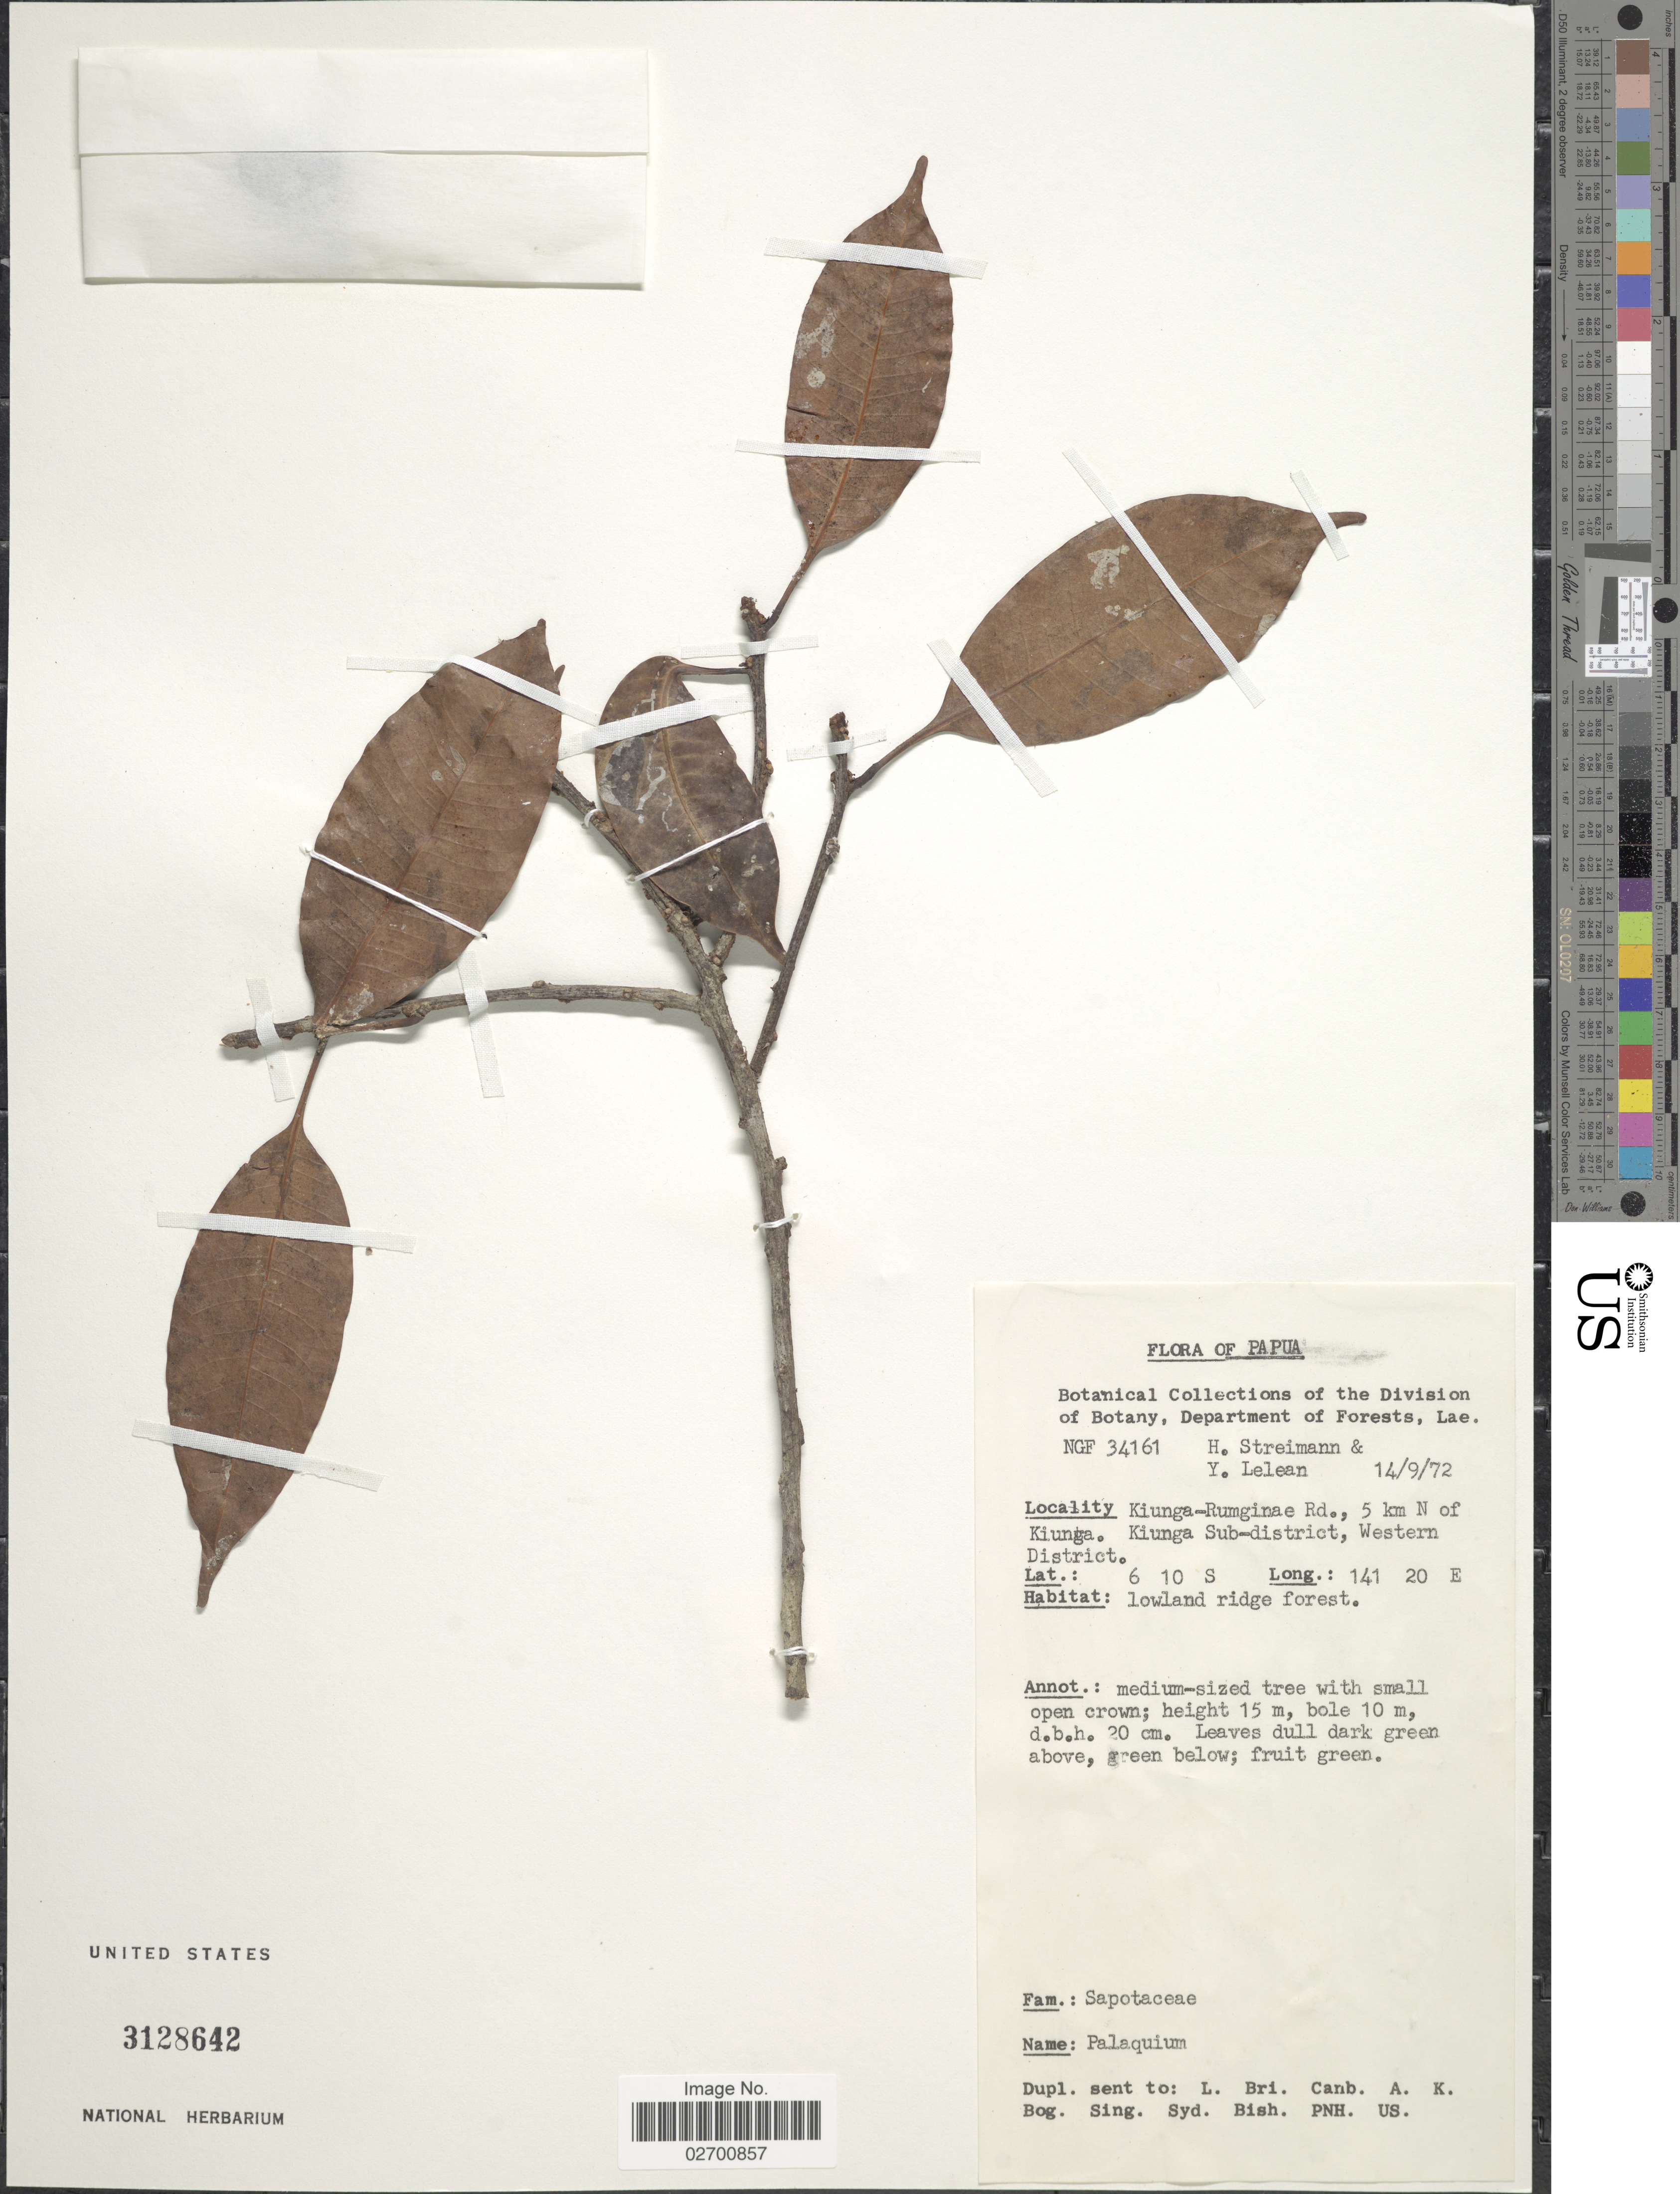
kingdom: Plantae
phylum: Tracheophyta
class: Magnoliopsida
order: Ericales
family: Sapotaceae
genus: Palaquium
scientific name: Palaquium sp.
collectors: H. Streimann & Y. Lelean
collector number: NGF 34161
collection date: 1972-09-14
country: Papua New Guinea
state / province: Manus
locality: Papua. Kiunga-Rumginae Rd., 5 km N of Kiunga. Kiunga Sub-district, Western District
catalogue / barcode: US 3128642